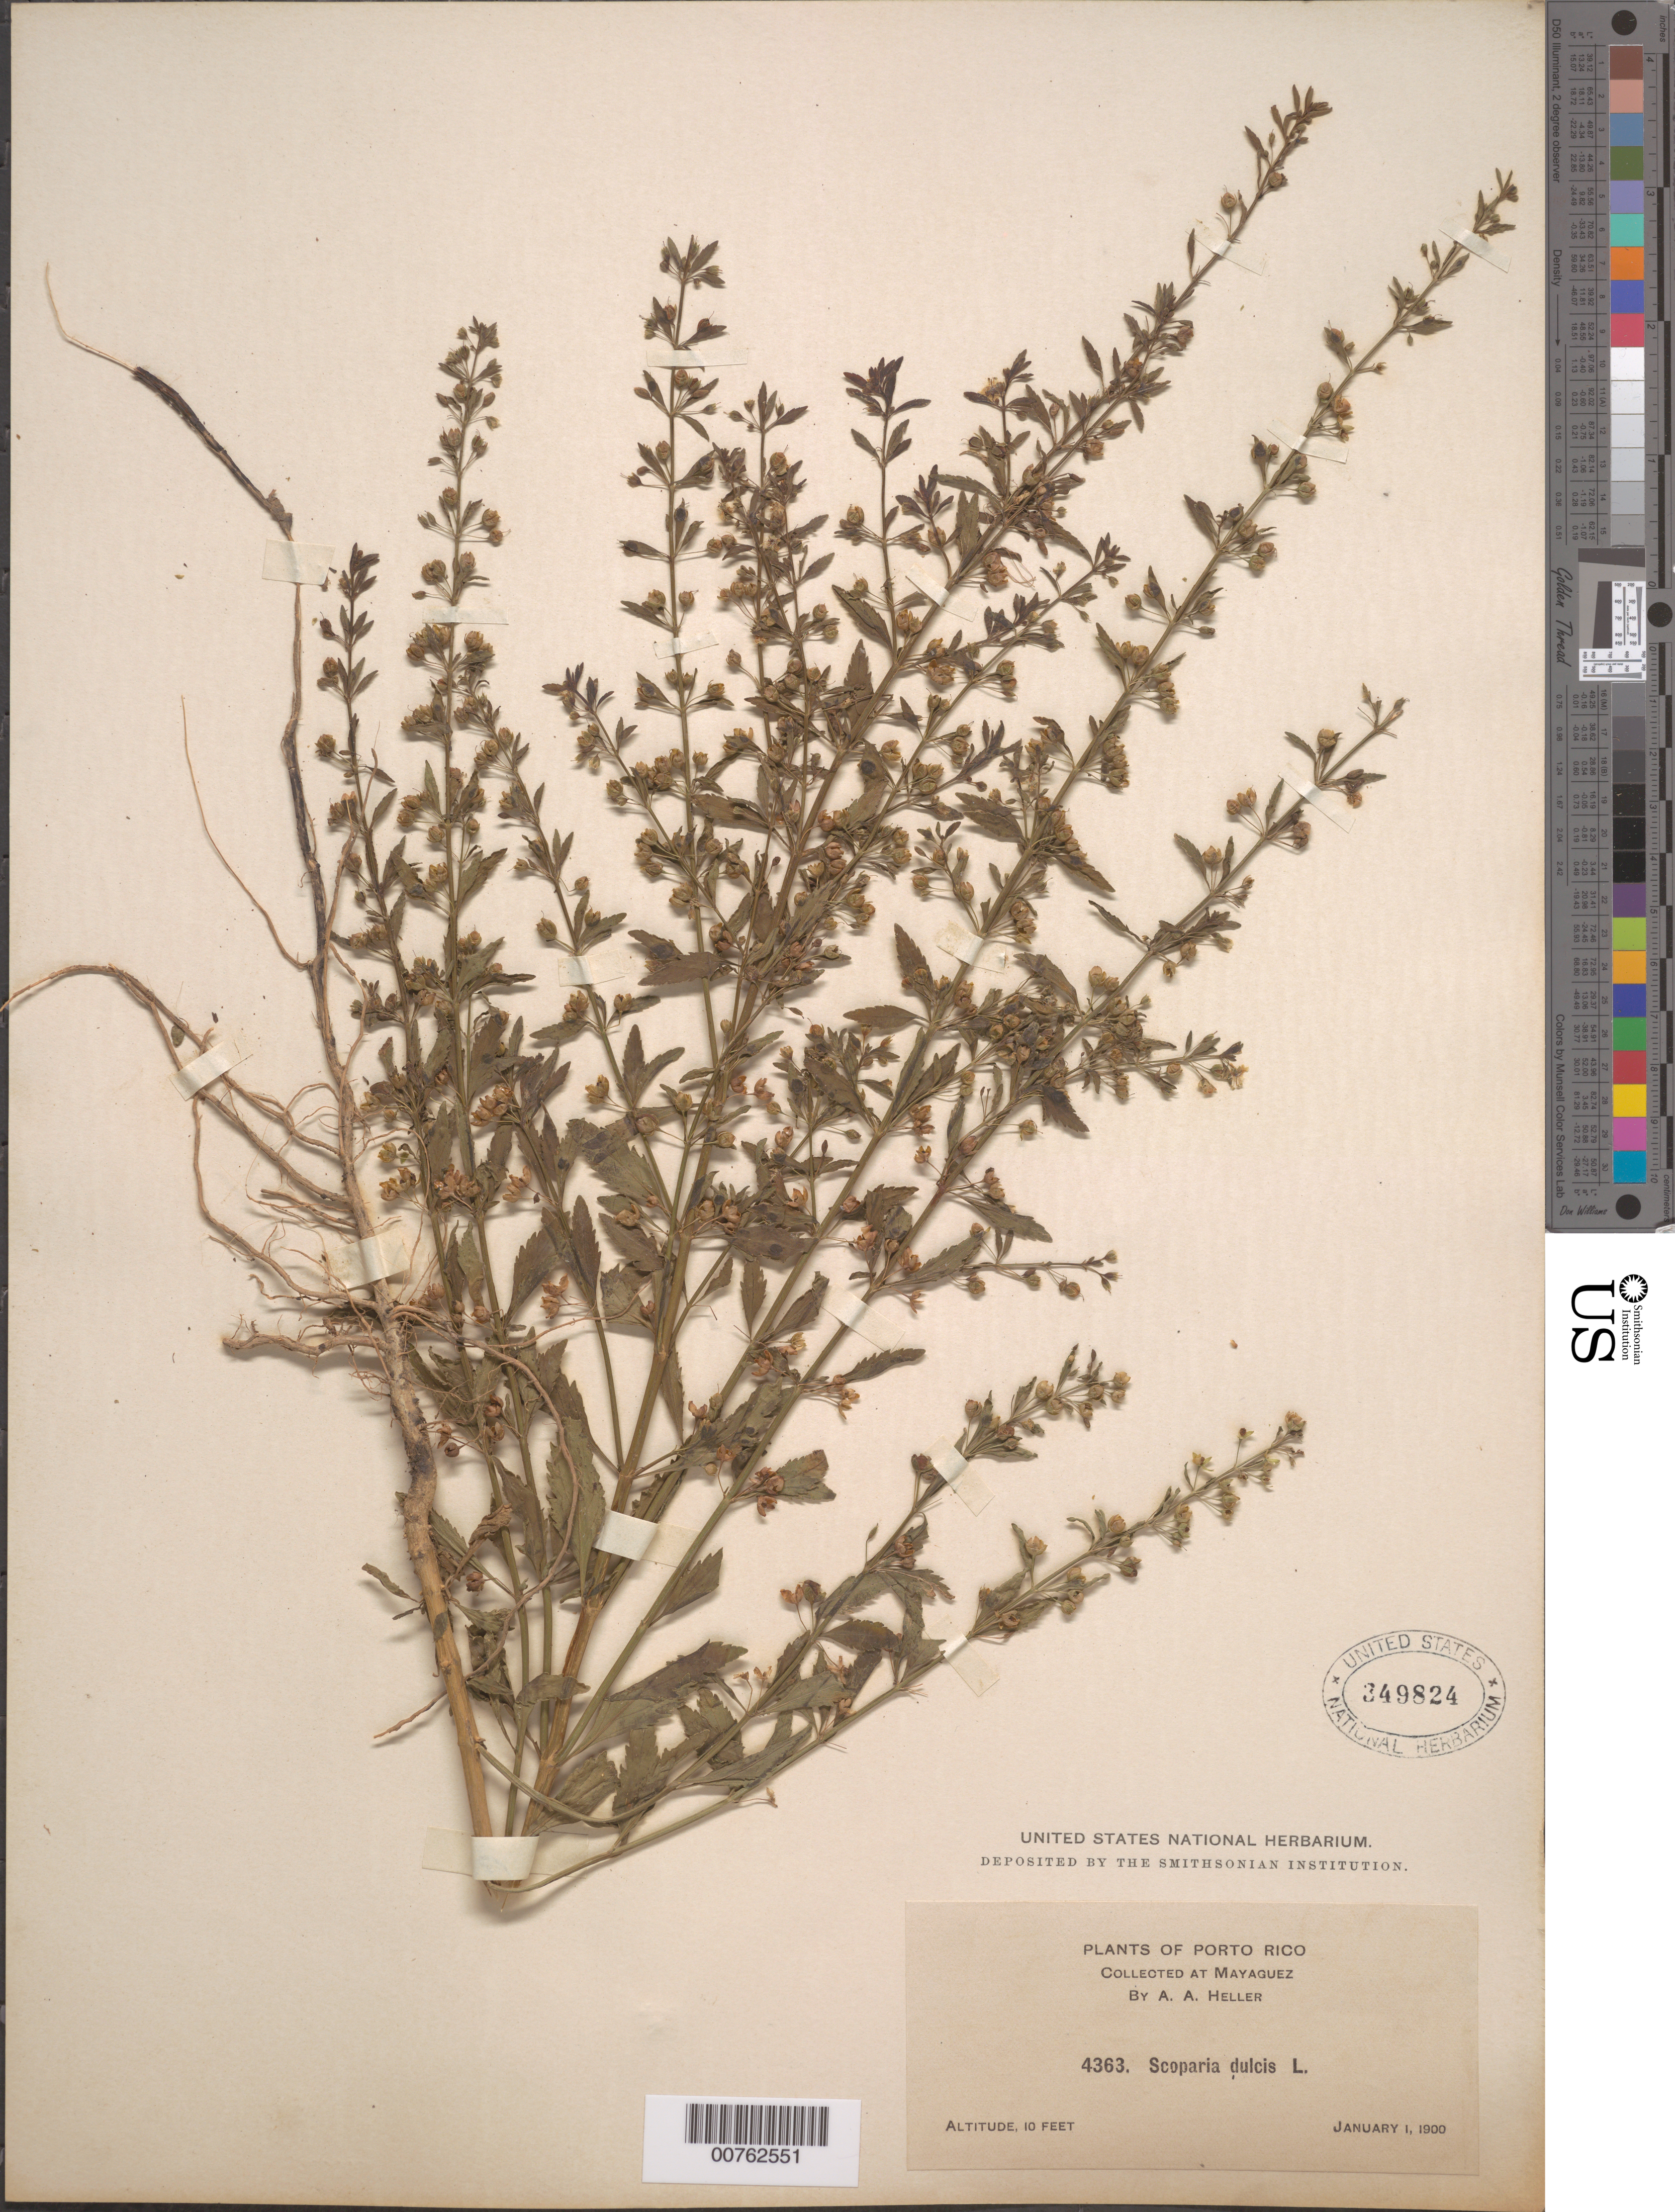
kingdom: Plantae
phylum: Tracheophyta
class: Magnoliopsida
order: Lamiales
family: Plantaginaceae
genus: Scoparia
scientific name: Scoparia dulcis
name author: L.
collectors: A. A. Heller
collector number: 4363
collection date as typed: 01 Jan 1900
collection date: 1900-01-01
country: Puerto Rico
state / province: Mayagüez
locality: At Mayaguez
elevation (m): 3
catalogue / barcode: US 349824